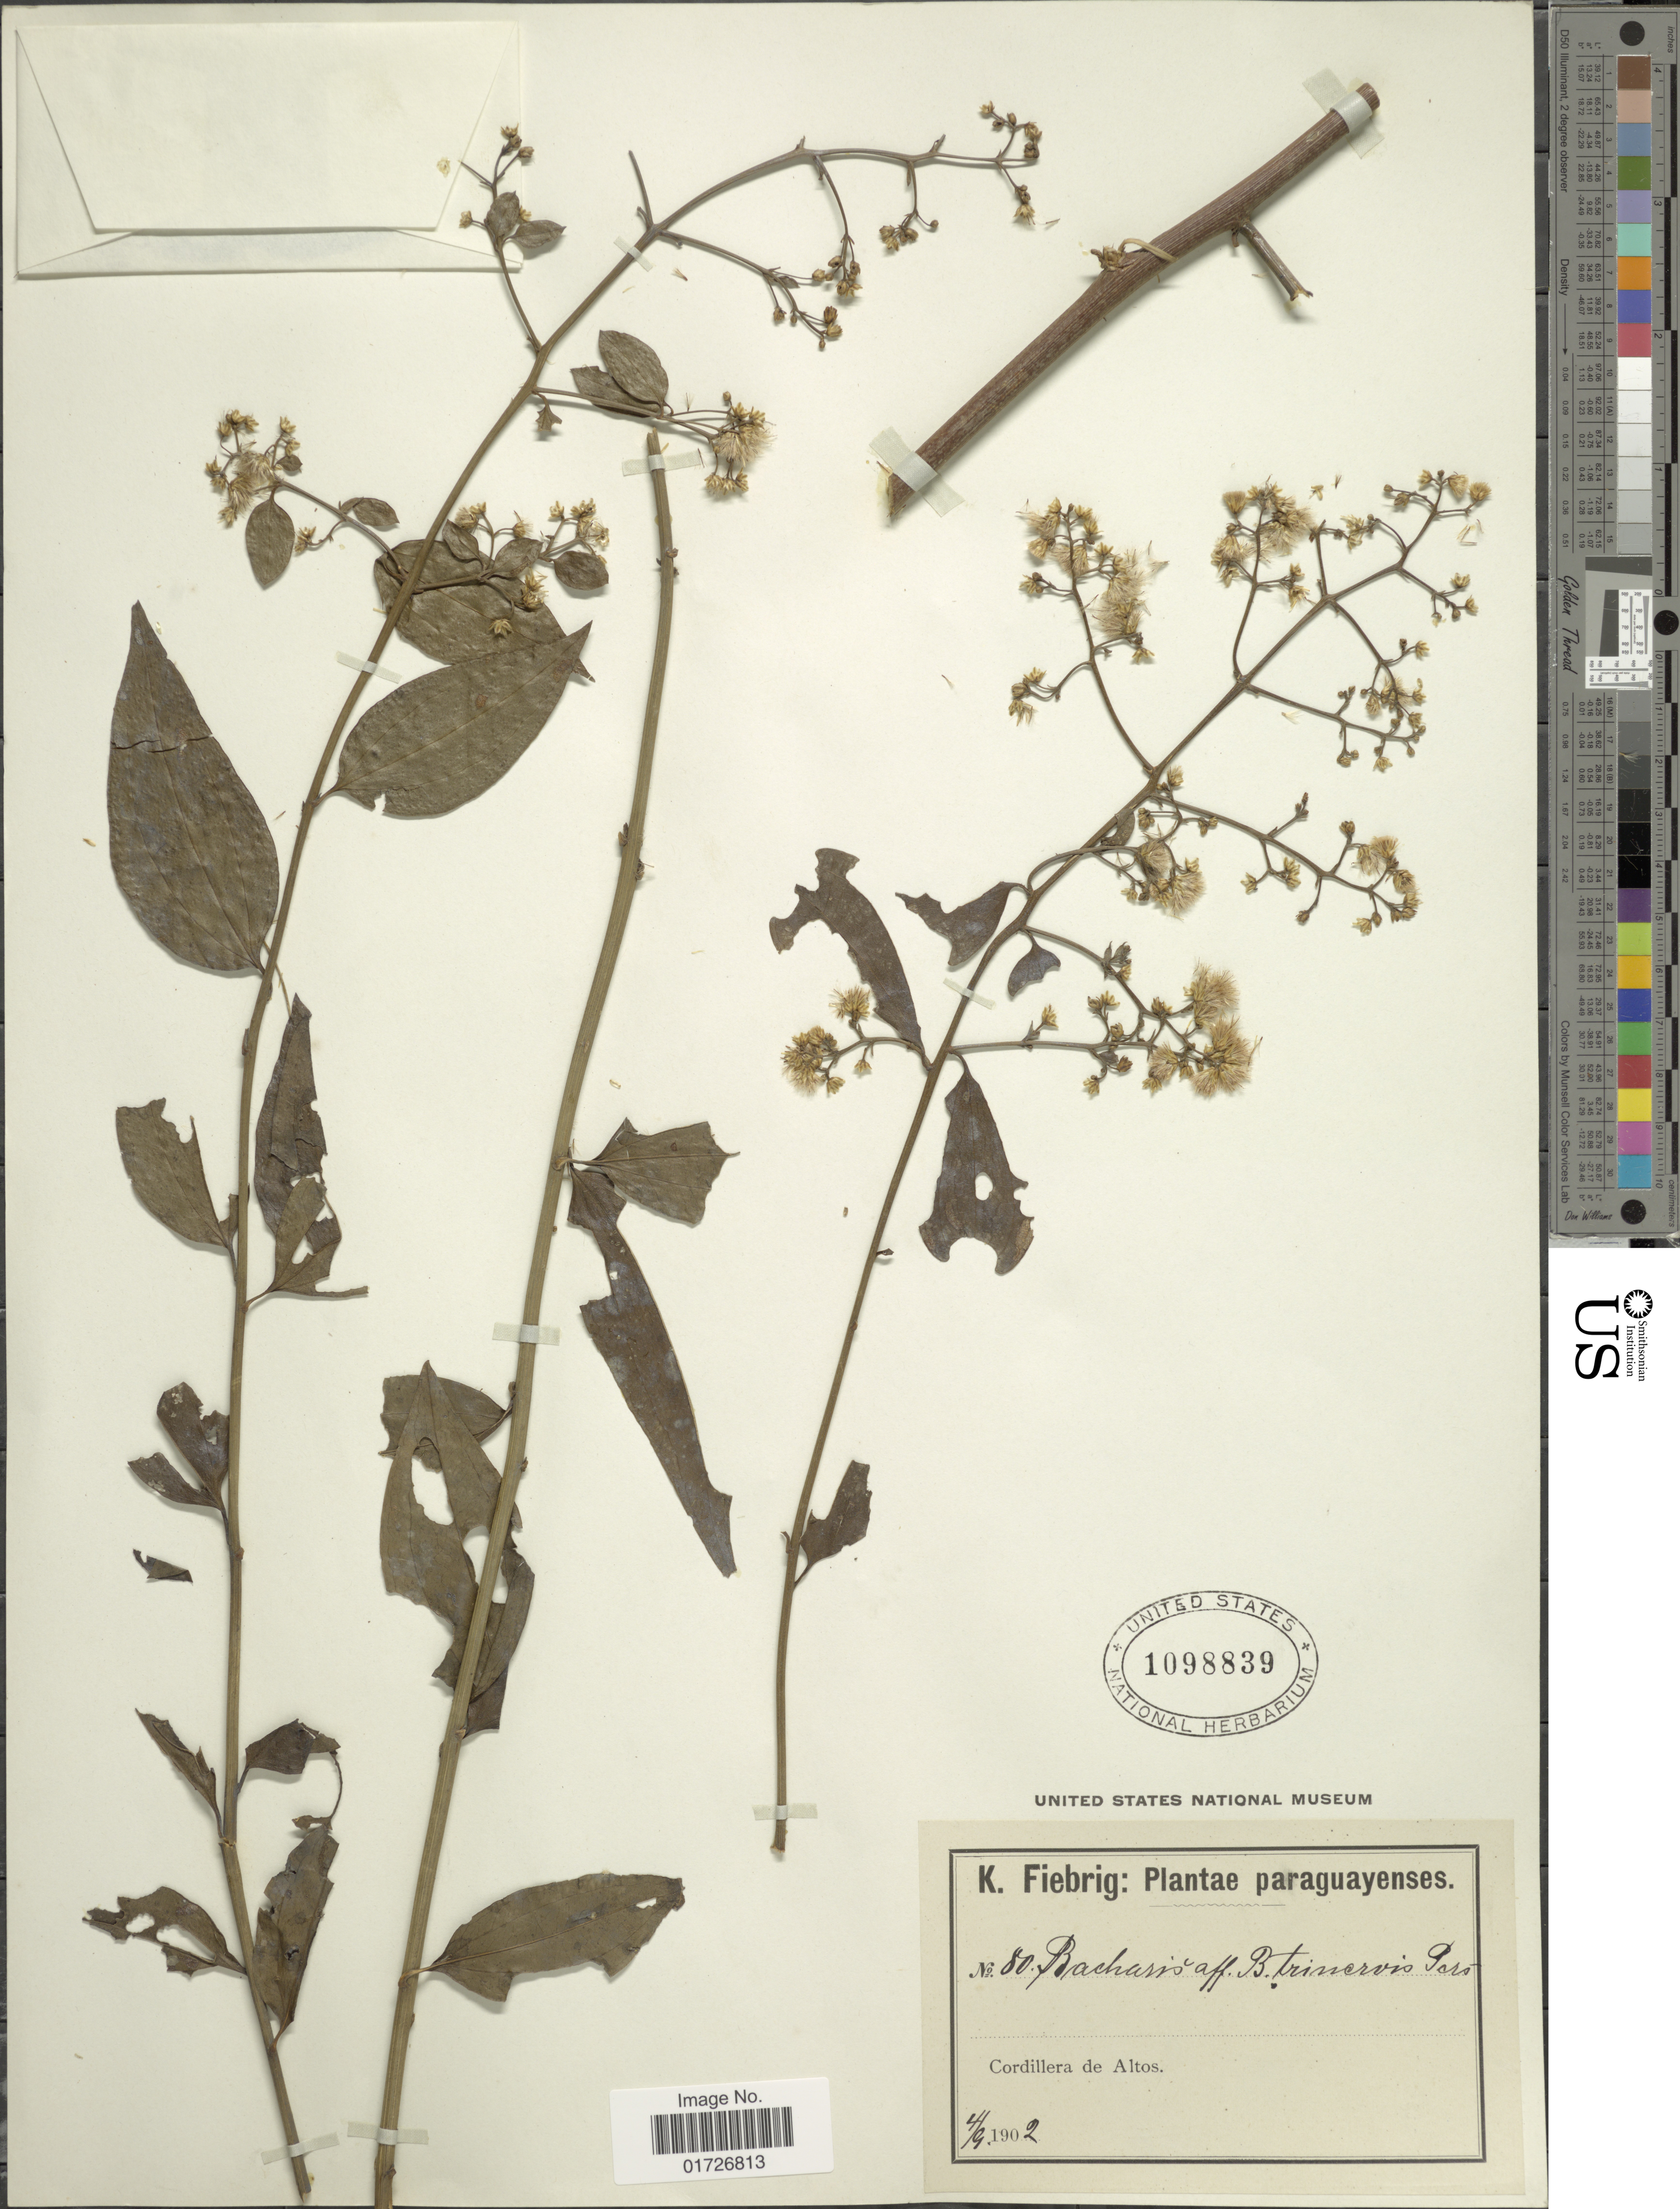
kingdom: Plantae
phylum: Tracheophyta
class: Magnoliopsida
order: Asterales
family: Asteraceae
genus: Baccharis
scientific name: Baccharis trinervis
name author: (Lam.) Pers.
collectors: K. Fiebrig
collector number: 80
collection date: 1902-09-04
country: Paraguay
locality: Cordillera de Altos, Paraguayenses.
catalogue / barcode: US 1098839